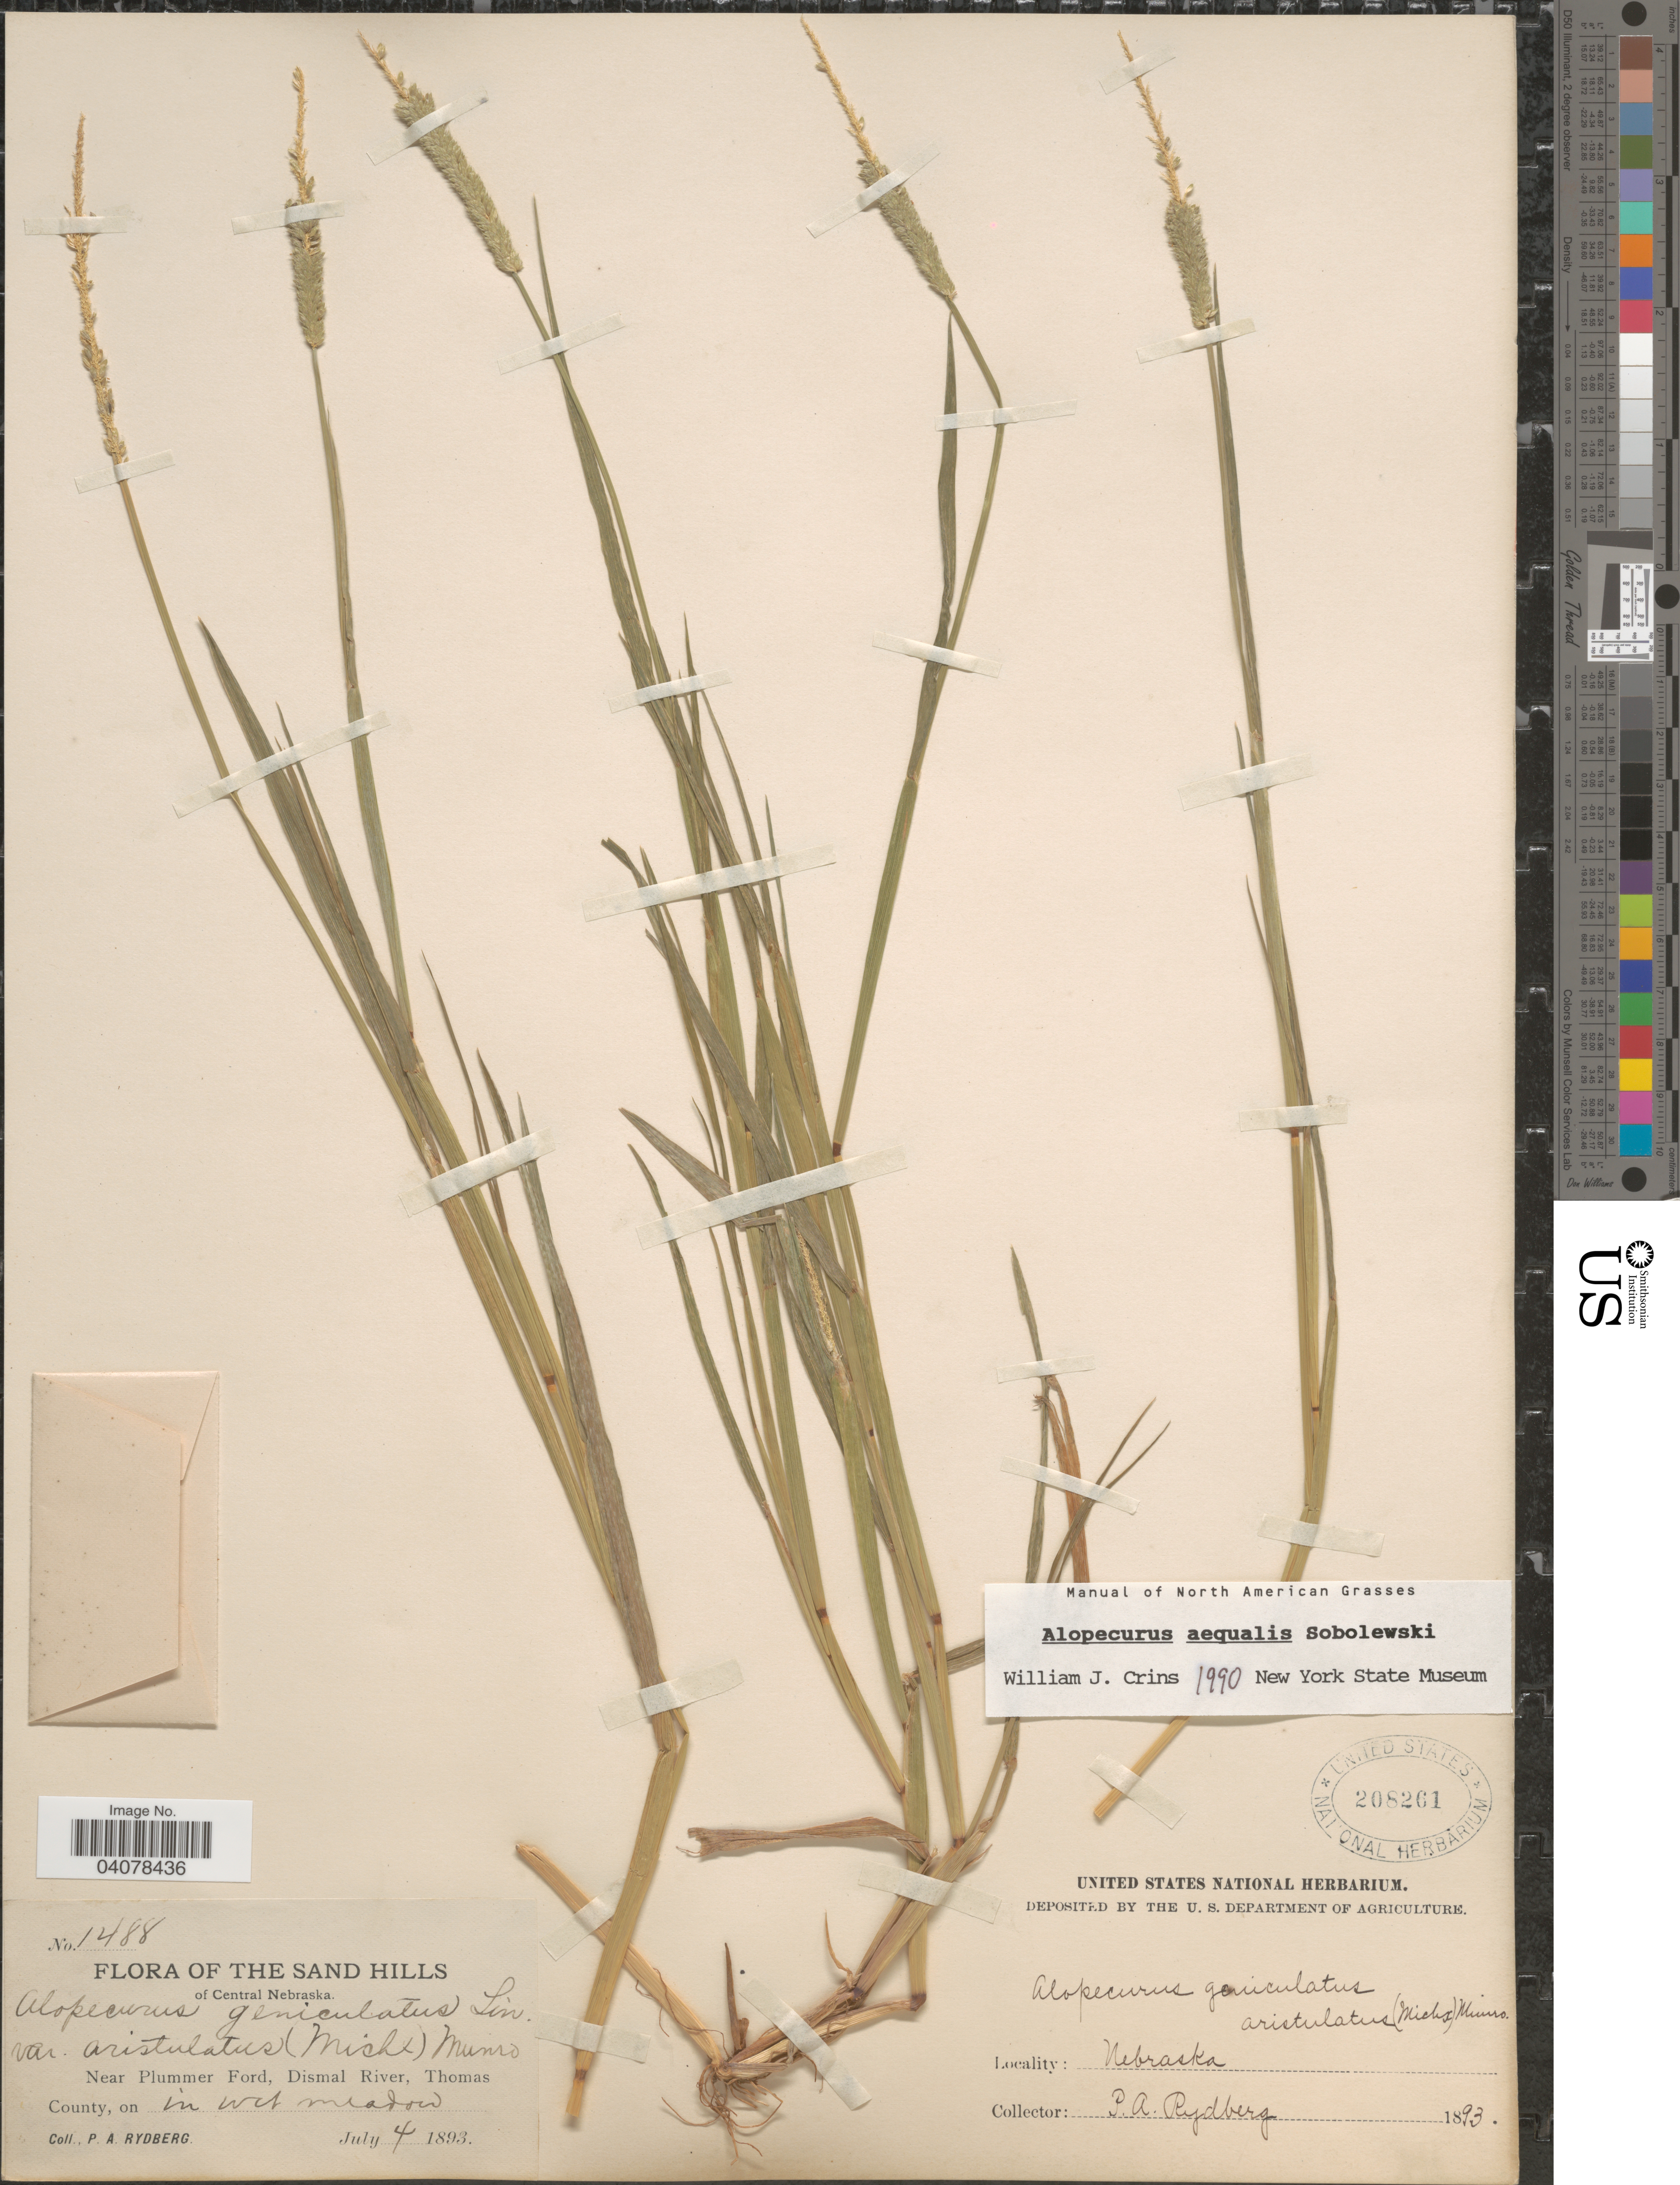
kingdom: Plantae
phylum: Tracheophyta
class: Liliopsida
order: Poales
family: Poaceae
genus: Alopecurus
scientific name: Alopecurus aequalis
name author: Sobol.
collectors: P. A. Rydberg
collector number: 1488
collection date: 1893-07-04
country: United States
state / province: Nebraska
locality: The Sand Hills of Central Nebraska. Near Plummer Ford, Dismal River, Thomas County, on in wet meadow.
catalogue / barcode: US 208261